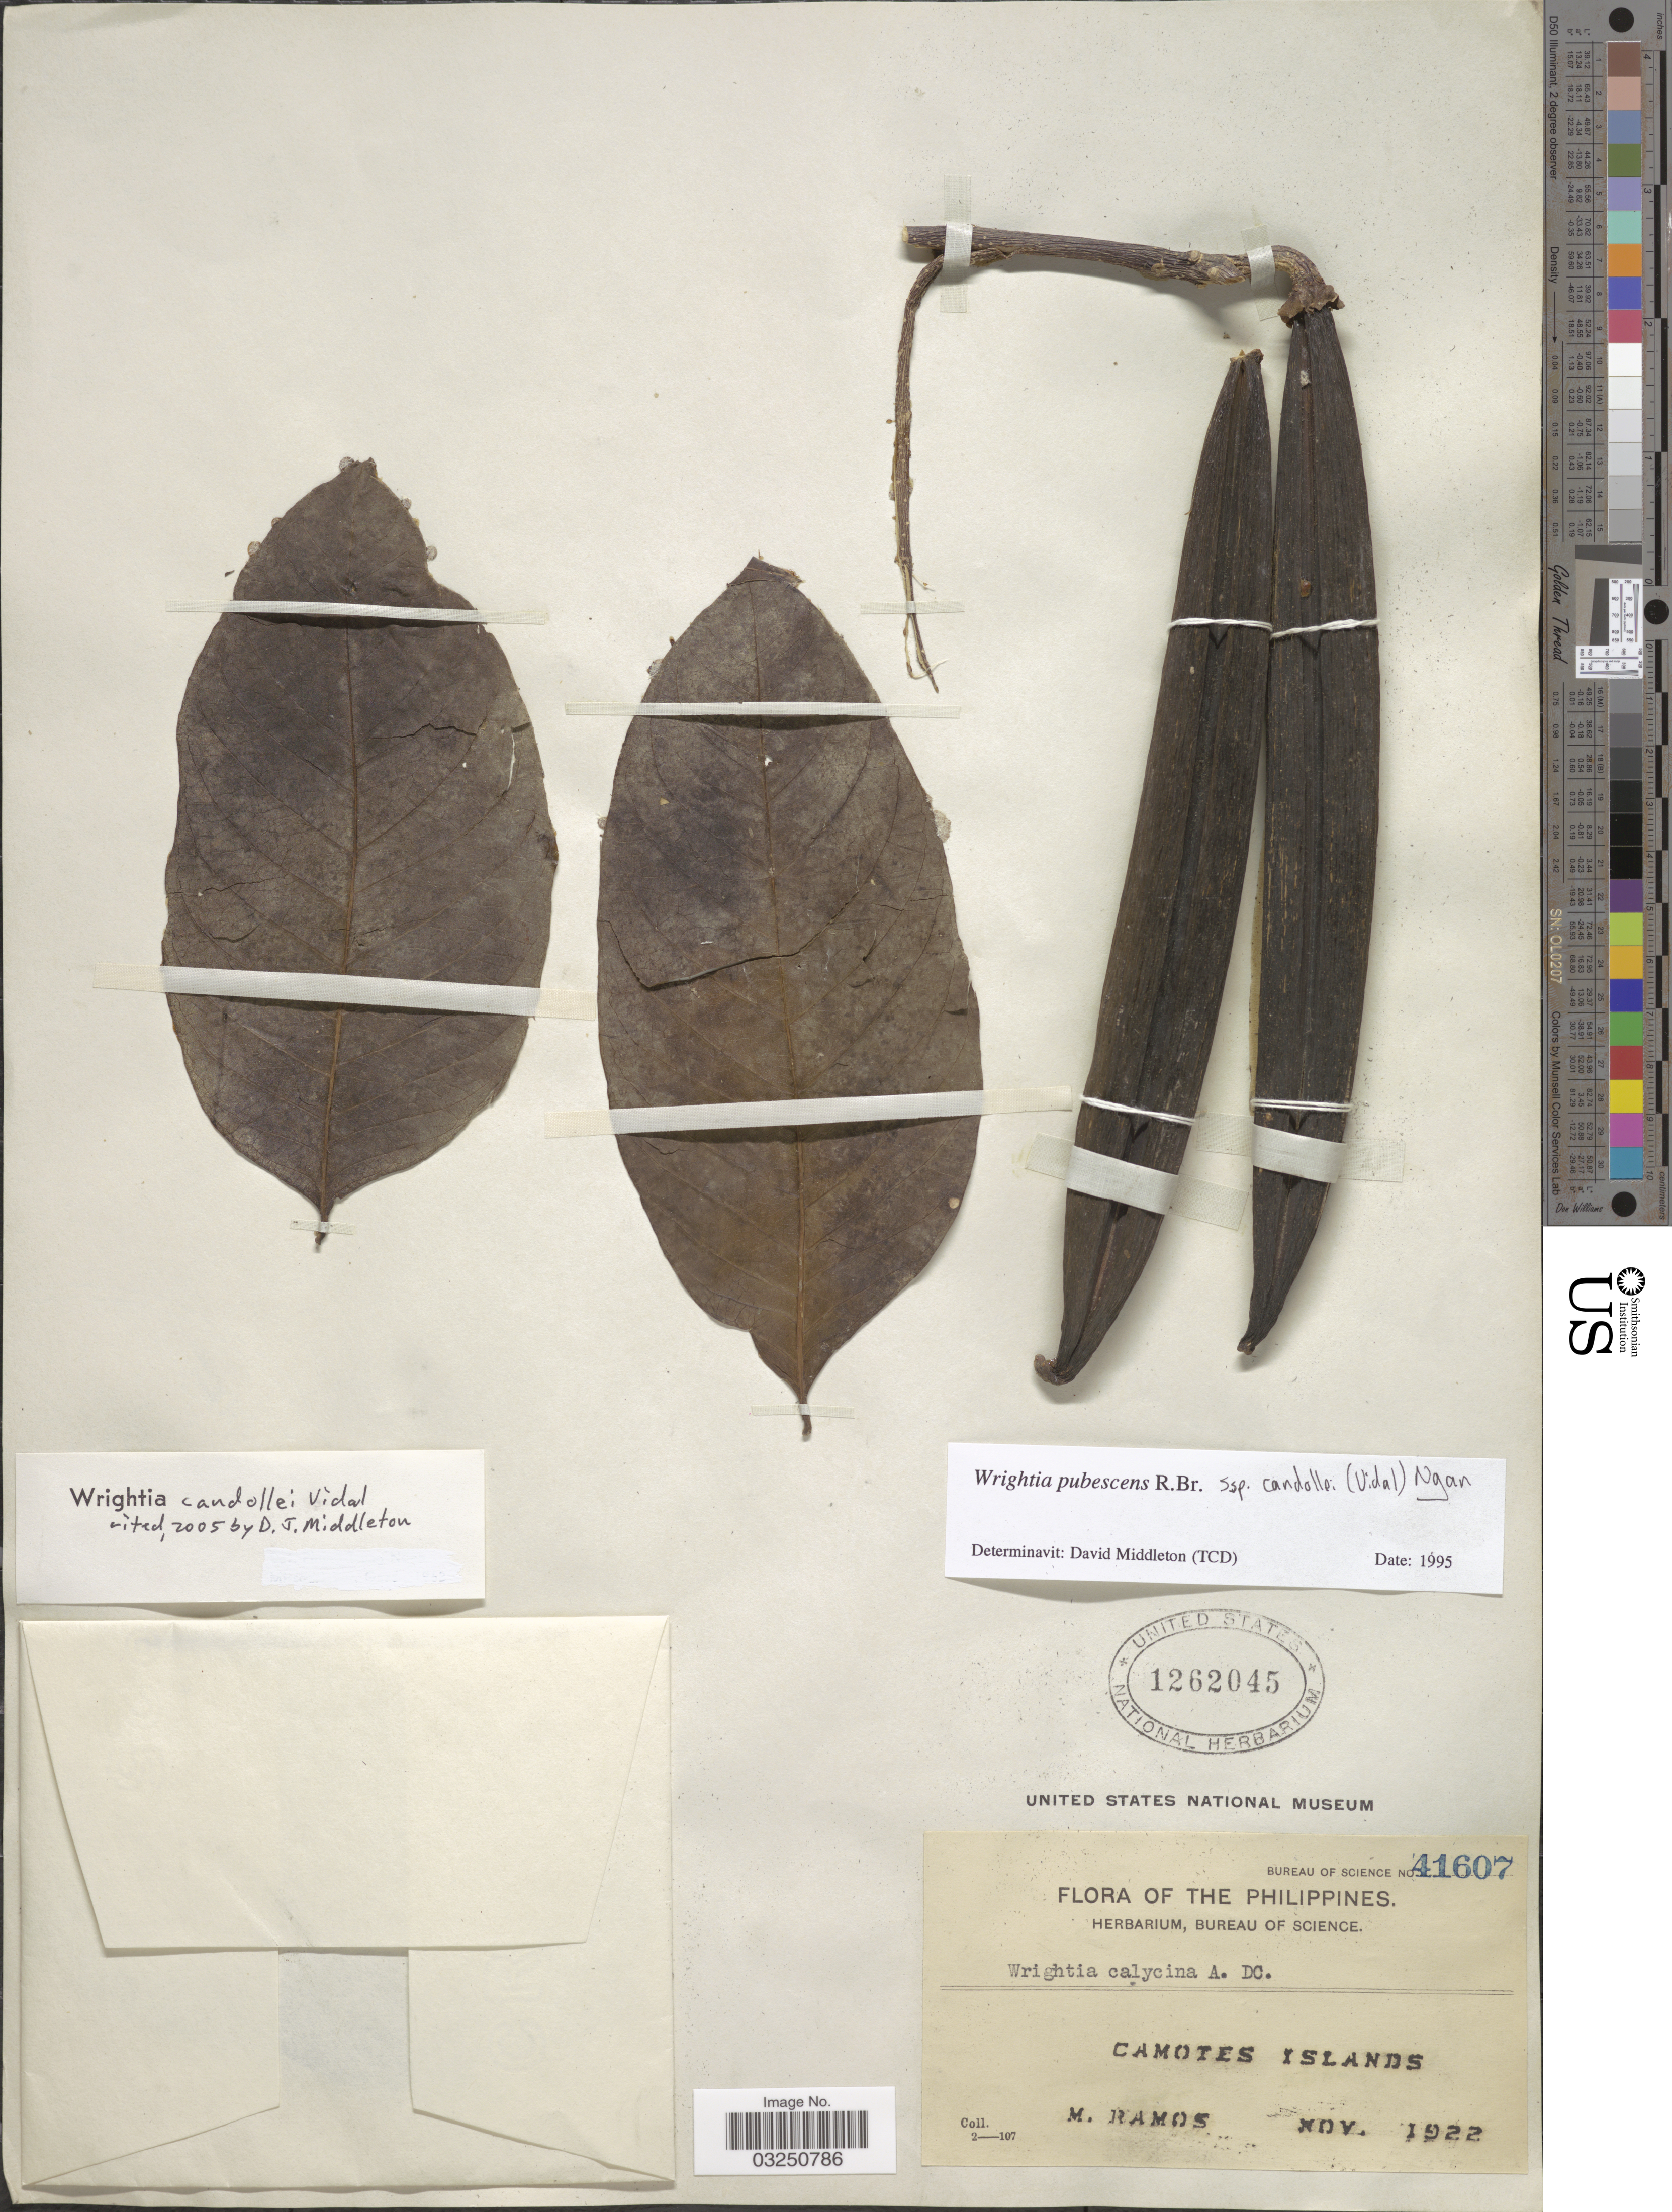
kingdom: Plantae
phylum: Tracheophyta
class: Magnoliopsida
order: Gentianales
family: Apocynaceae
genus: Wrightia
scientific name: Wrightia candollei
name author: Vidal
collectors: M. Ramos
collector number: Bureau of Science 41607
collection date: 1922-11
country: Philippines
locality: Camotes Islands.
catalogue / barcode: US 1262045